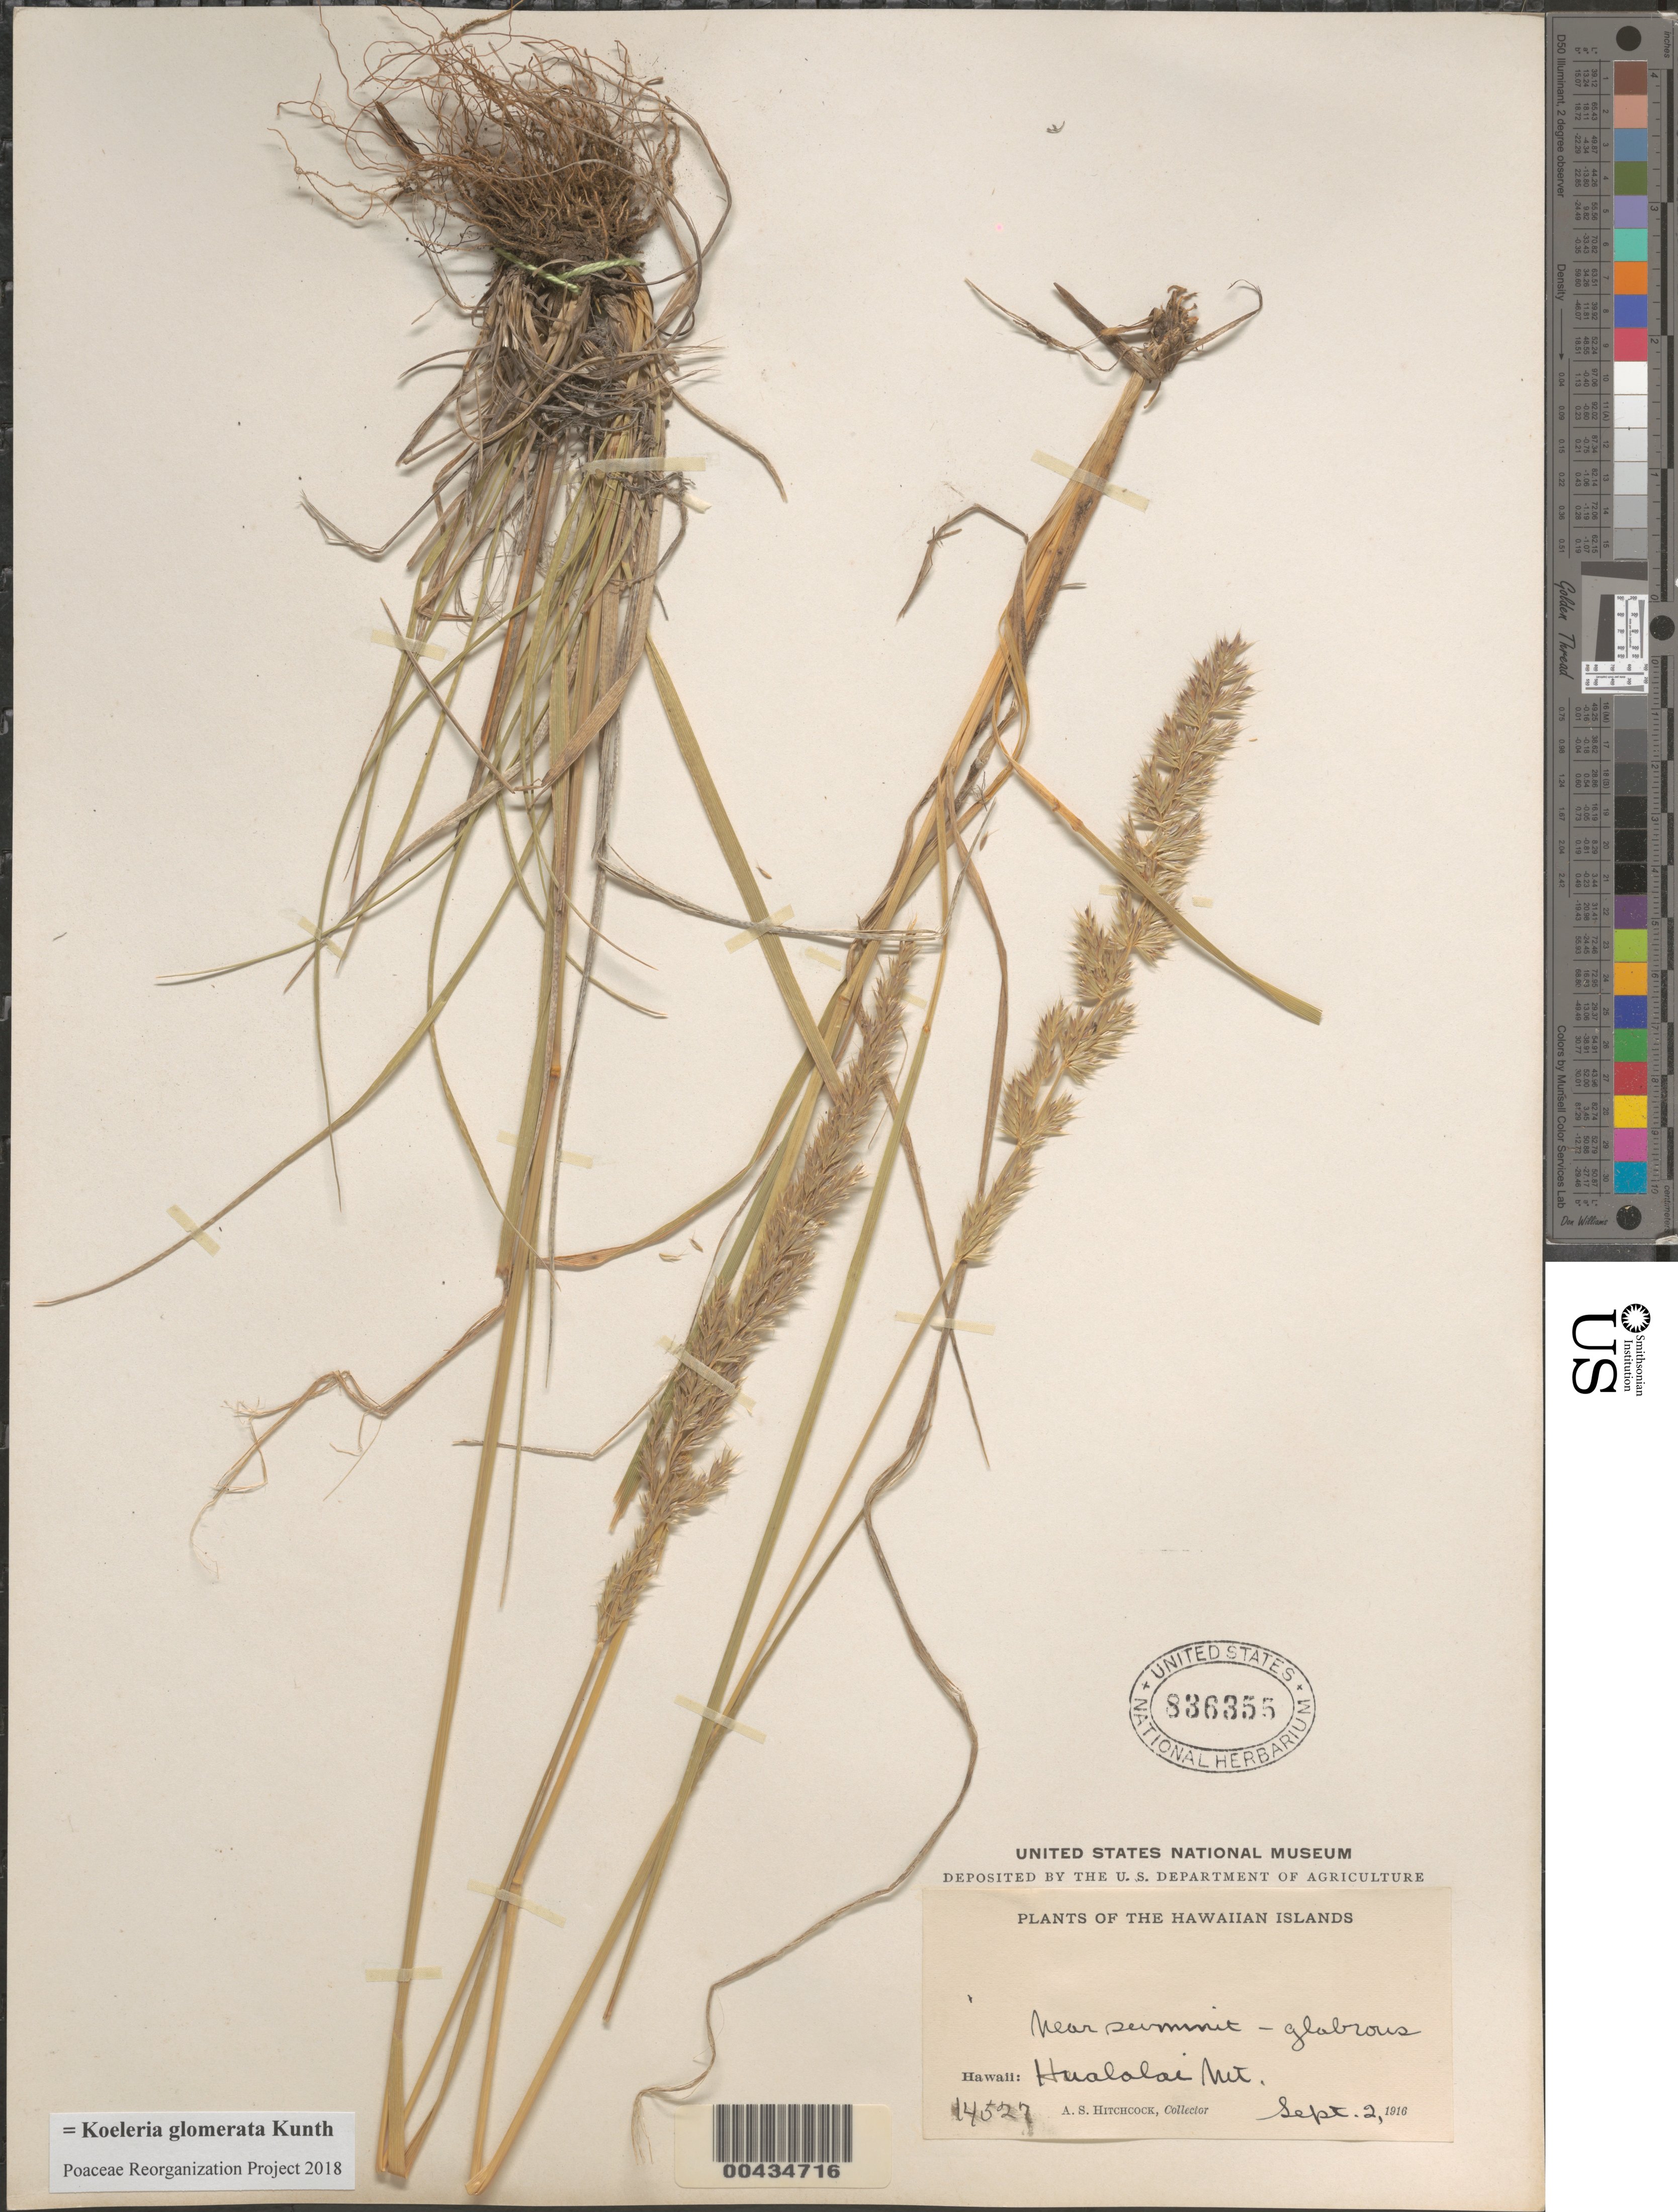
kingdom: Plantae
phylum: Tracheophyta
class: Liliopsida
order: Poales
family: Poaceae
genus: Koeleria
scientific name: Koeleria glomerata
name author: Kunth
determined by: Poaceae Reorganization Project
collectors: A. S. Hitchcock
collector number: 14527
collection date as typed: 2 Sep 1916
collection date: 1916-09-02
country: United States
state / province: Hawaii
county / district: Hawaii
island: Hawaii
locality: Hualalai Mountain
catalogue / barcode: US 836355